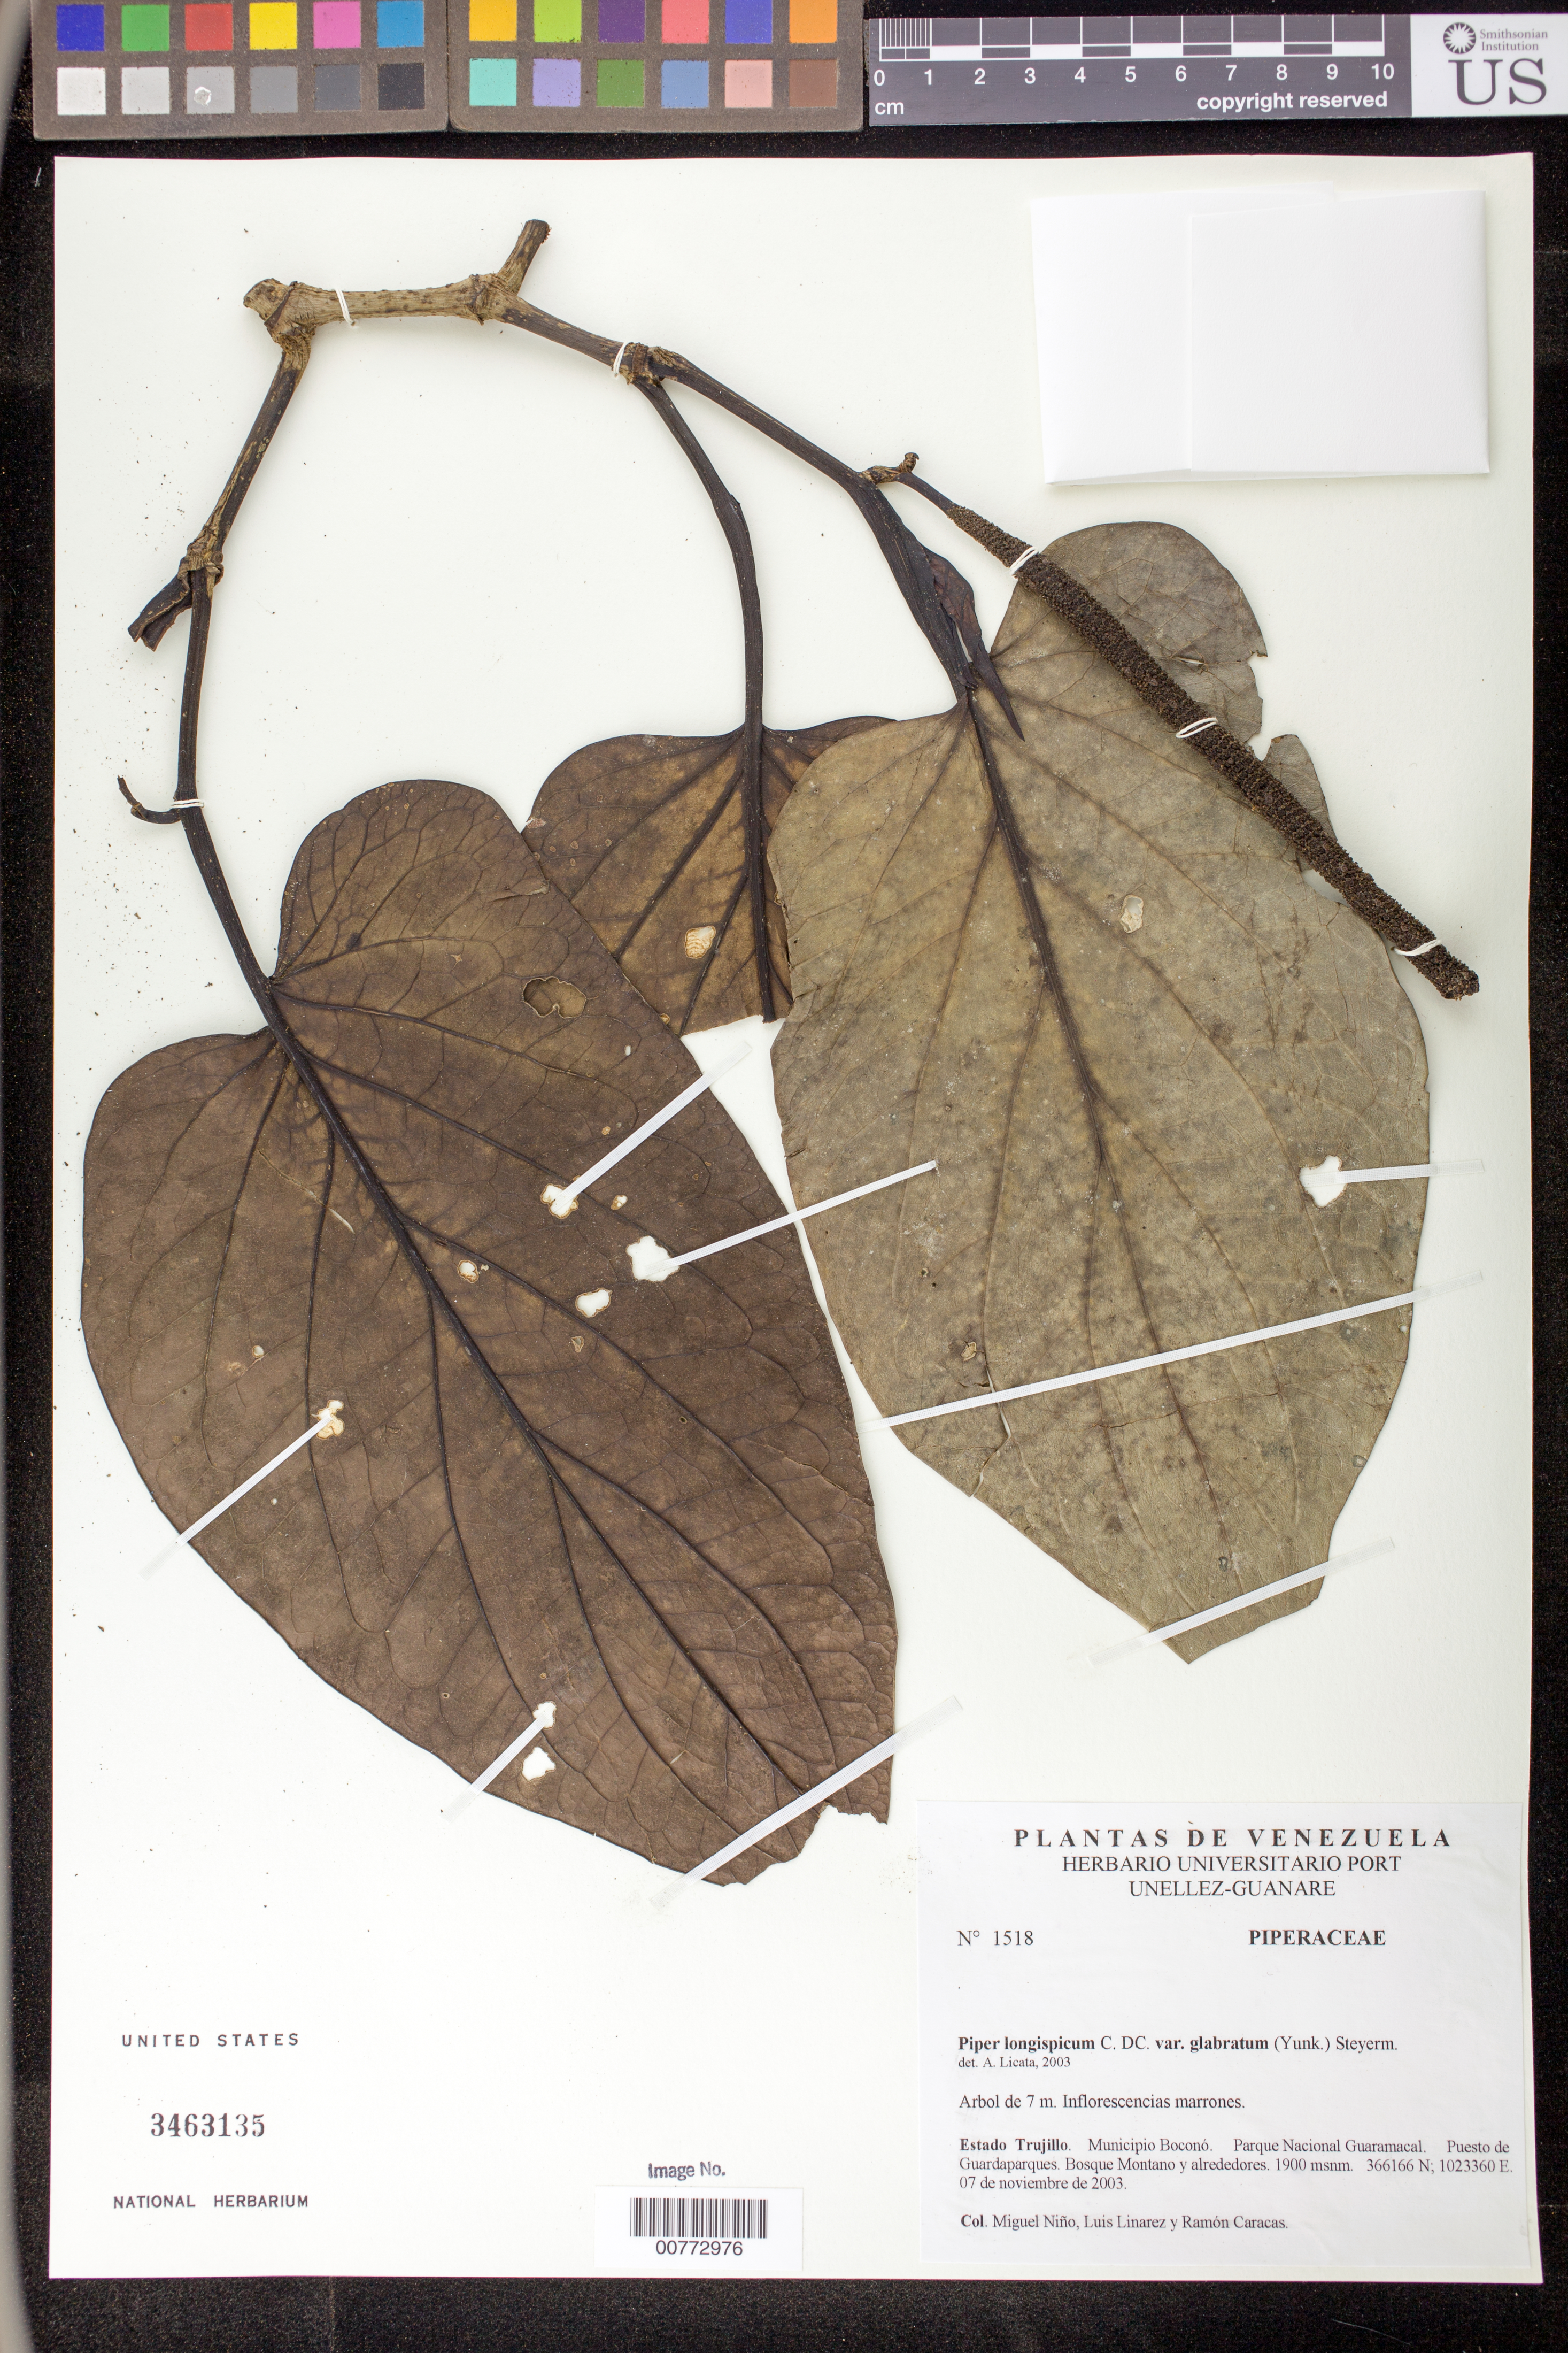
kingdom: Plantae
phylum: Tracheophyta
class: Magnoliopsida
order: Piperales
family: Piperaceae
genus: Piper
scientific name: Piper longispicum var. glabratum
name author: (Yunck.) Steyerm.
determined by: Licata, A., (PORT), Univ. Nac. Exp. de los Llanos Ezequiel Zamora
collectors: S. M. Niño, L. Linárez & R. Caracas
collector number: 1518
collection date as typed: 07 Nov 2003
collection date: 2003-11-07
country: Venezuela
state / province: Trujillo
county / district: Boconó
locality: Parque Nacional Guaramacal. Puesto de Guardaparques.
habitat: Bosque montano y alrededores.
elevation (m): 1900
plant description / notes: PORT, US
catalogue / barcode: US 3463135